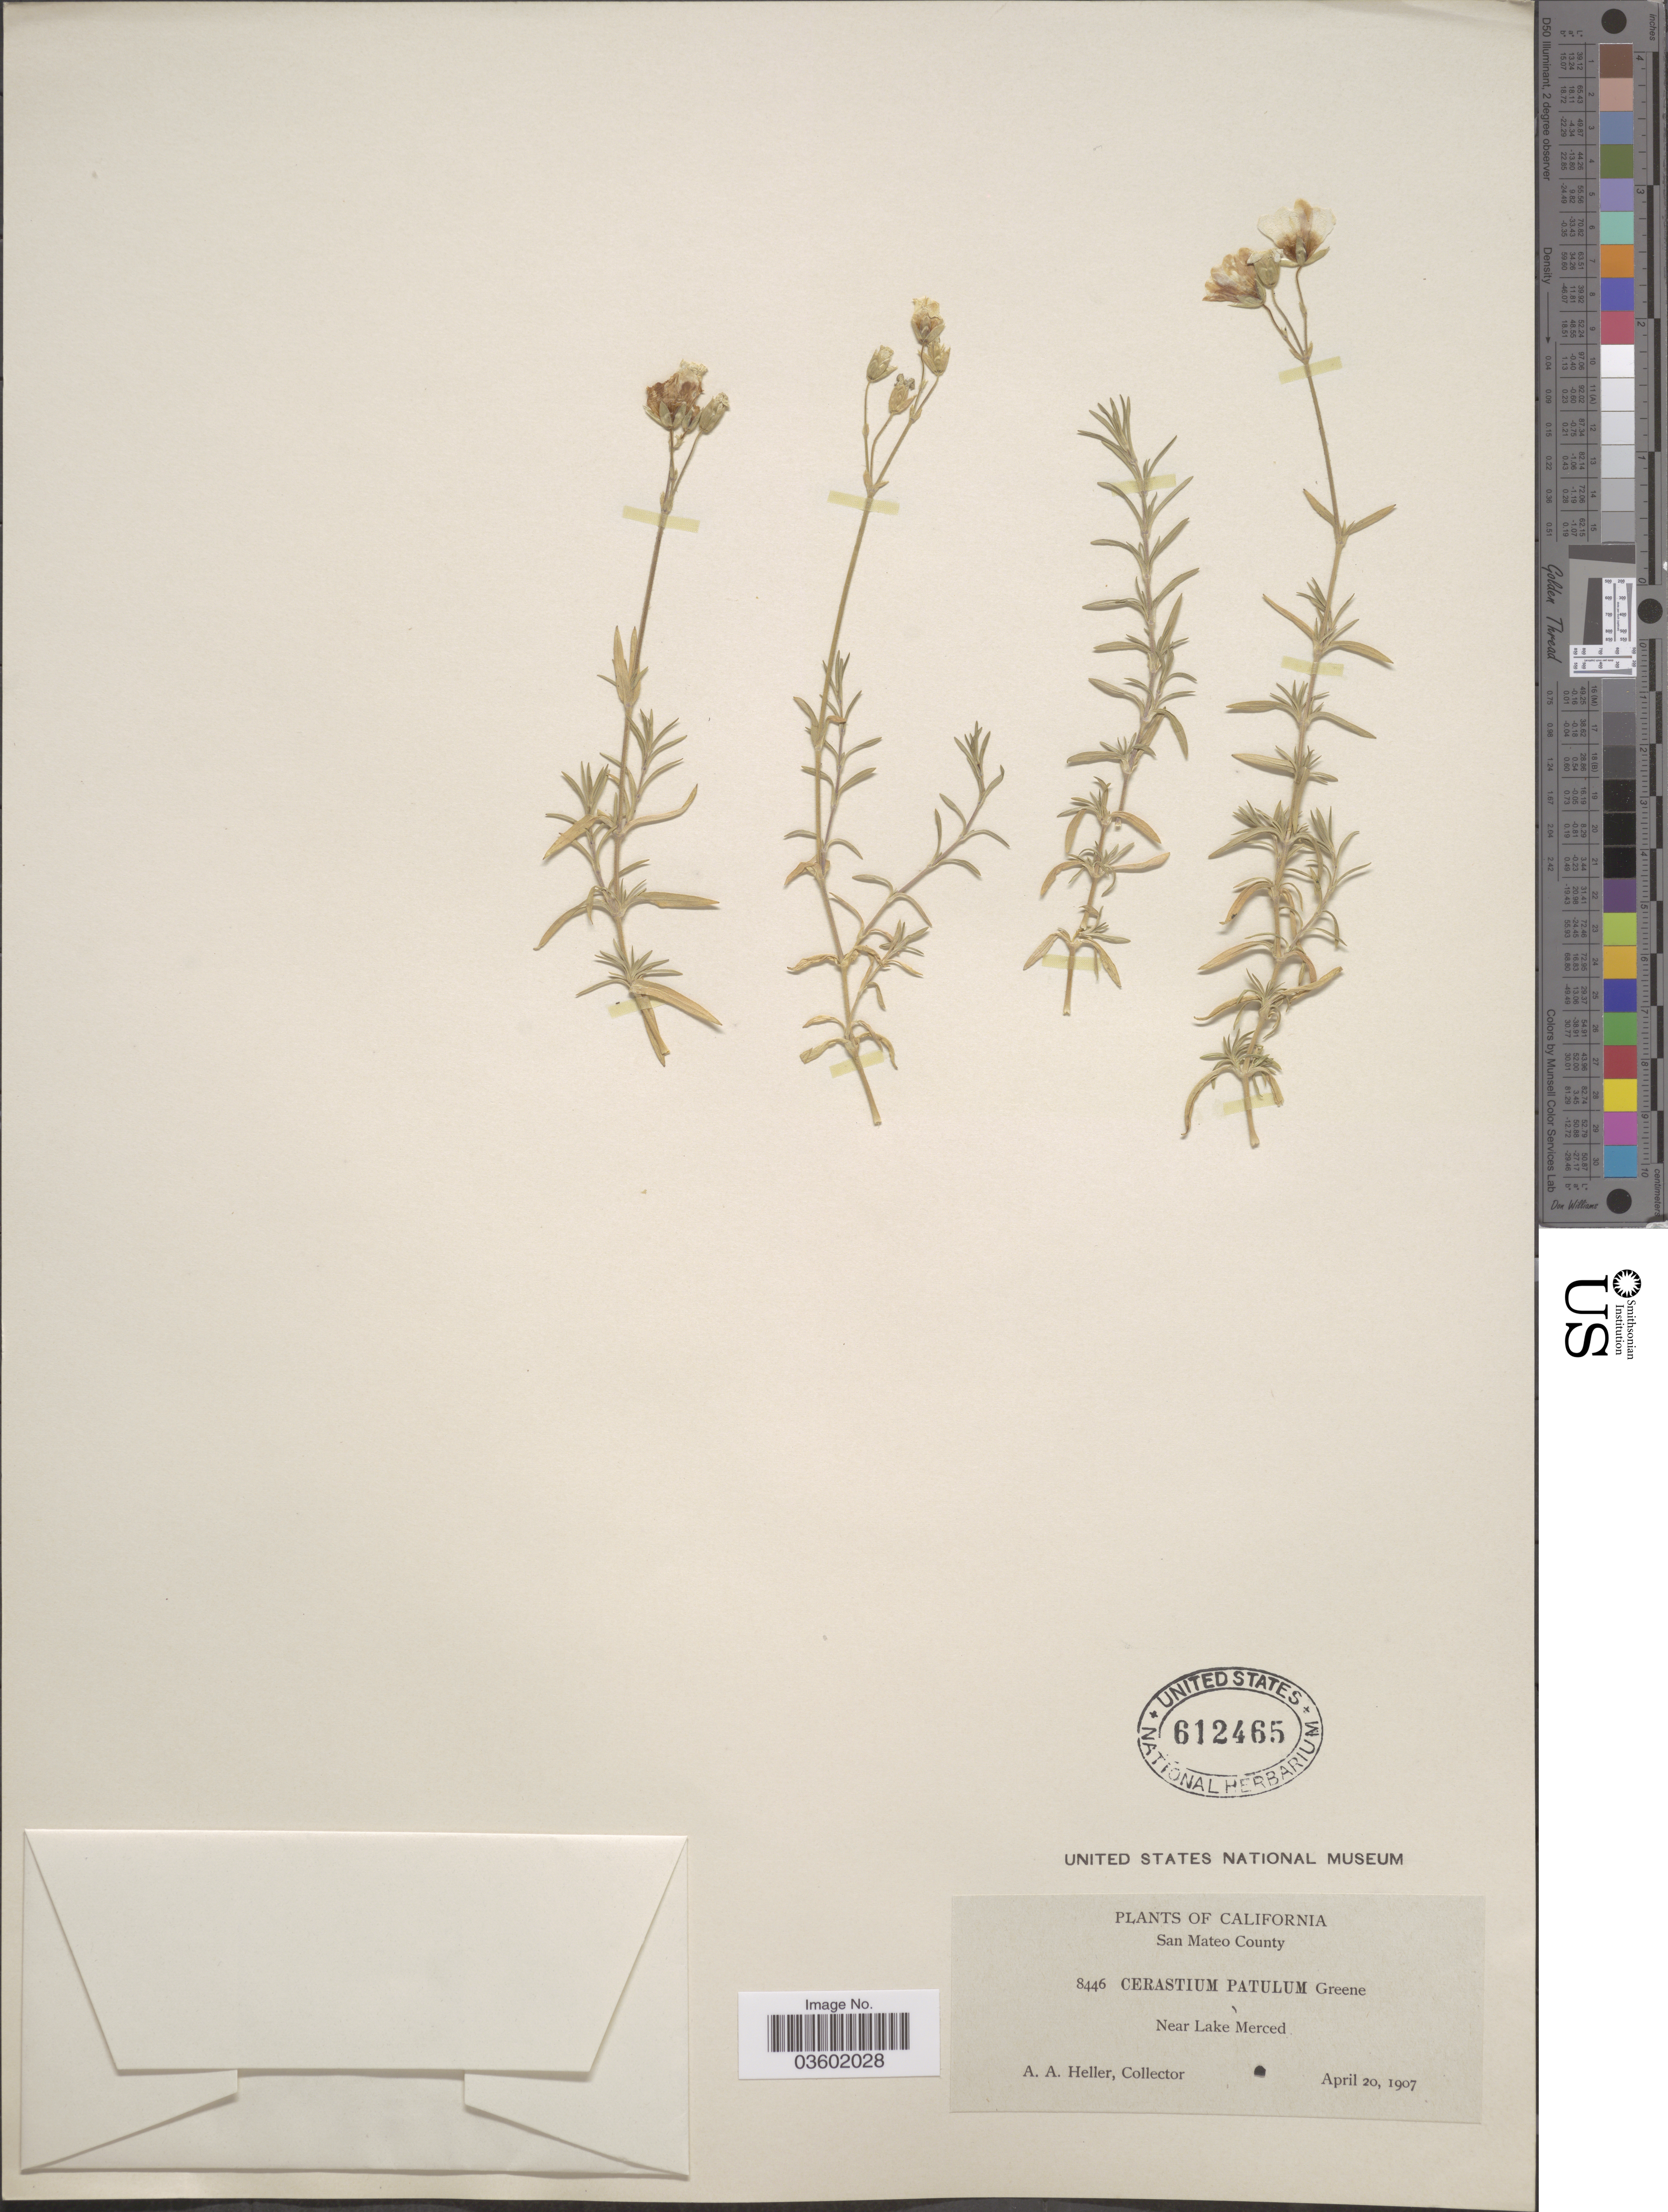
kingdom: Plantae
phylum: Tracheophyta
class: Magnoliopsida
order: Caryophyllales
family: Caryophyllaceae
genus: Cerastium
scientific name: Cerastium patulum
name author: Greene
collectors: A. A. Heller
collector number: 8446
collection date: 1907-04-20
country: United States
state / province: California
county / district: San Mateo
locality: San Mateo County. Near Lake Merced.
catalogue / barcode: US 612465